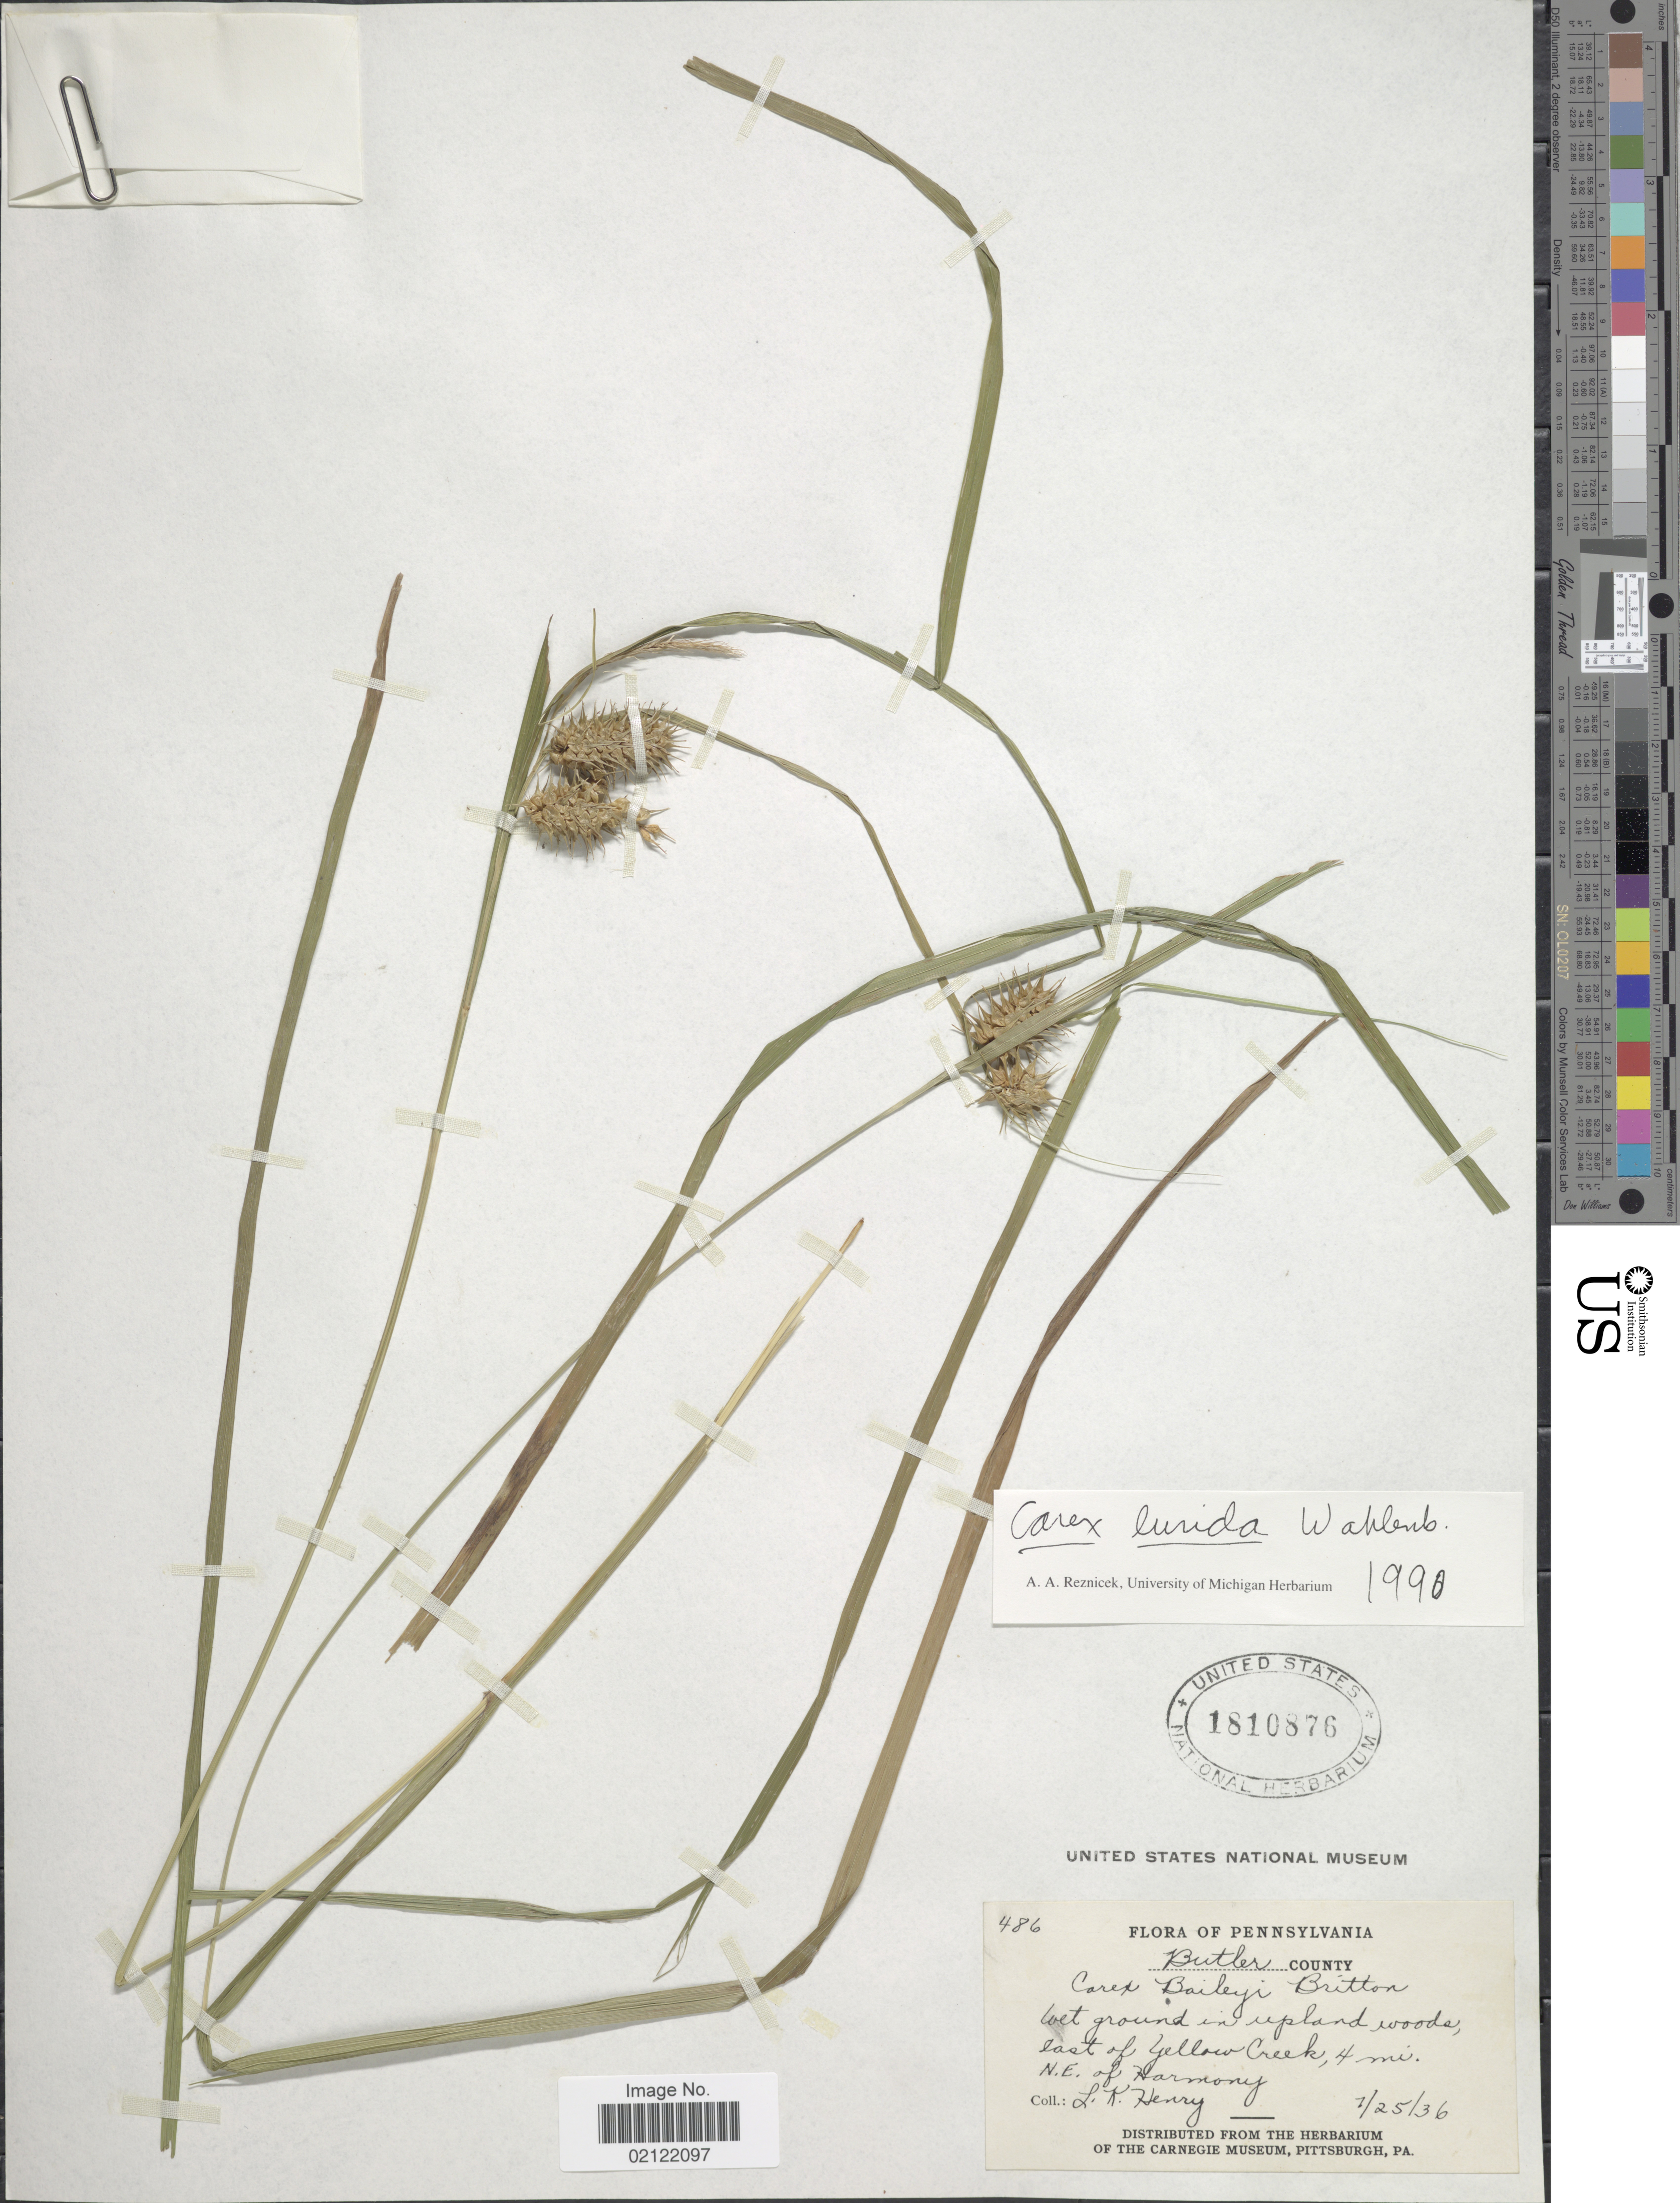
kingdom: Plantae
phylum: Tracheophyta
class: Liliopsida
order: Poales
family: Cyperaceae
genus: Carex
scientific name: Carex lurida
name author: Wahlenb.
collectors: L. K. Henry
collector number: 486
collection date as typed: Transcribed d/m/y: 25/7/36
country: United States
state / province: Pennsylvania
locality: Butler County. Wet ground in upland woods, East of Yellow Creek, 4 mi. N.E. of Harmony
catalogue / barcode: US 1810876